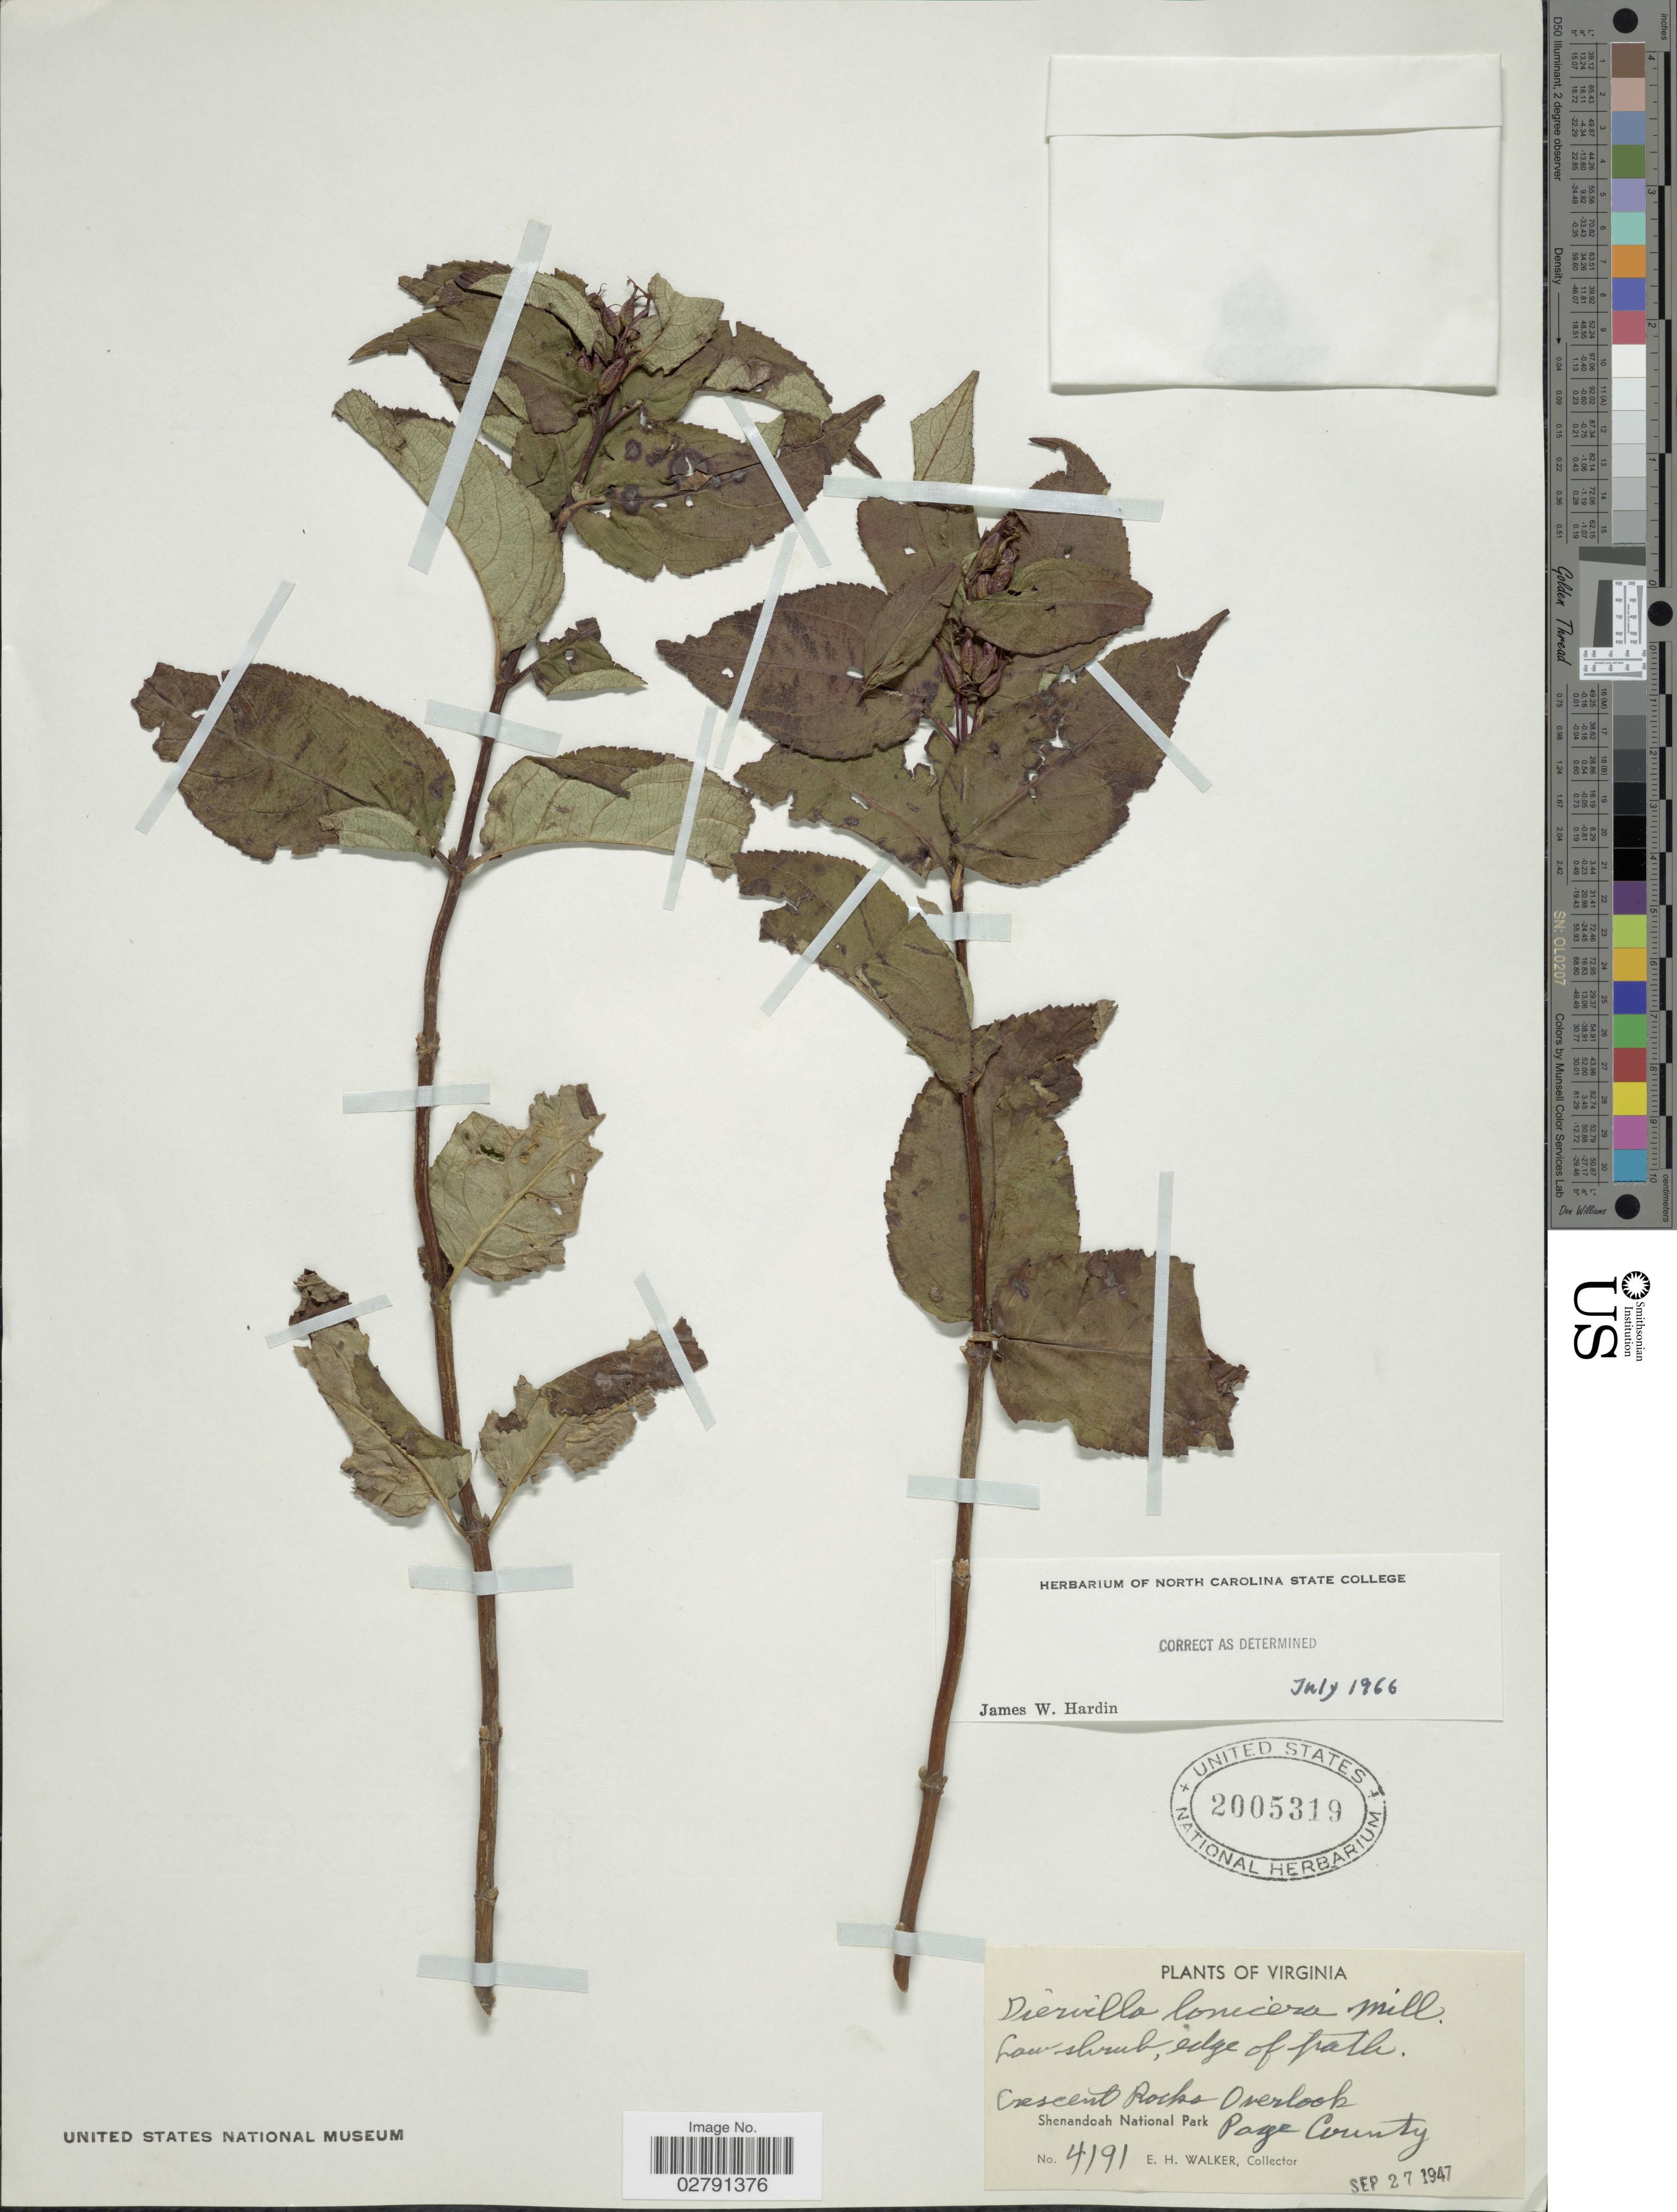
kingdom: Plantae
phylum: Tracheophyta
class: Magnoliopsida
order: Dipsacales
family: Caprifoliaceae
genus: Diervilla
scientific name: Diervilla lonicera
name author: Mill.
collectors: E. H. Walker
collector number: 4191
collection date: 1947-09-27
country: United States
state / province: Virginia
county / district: Page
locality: Crescent Rocks Overlook Page County, Shenandoah National Park.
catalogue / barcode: US 2005319